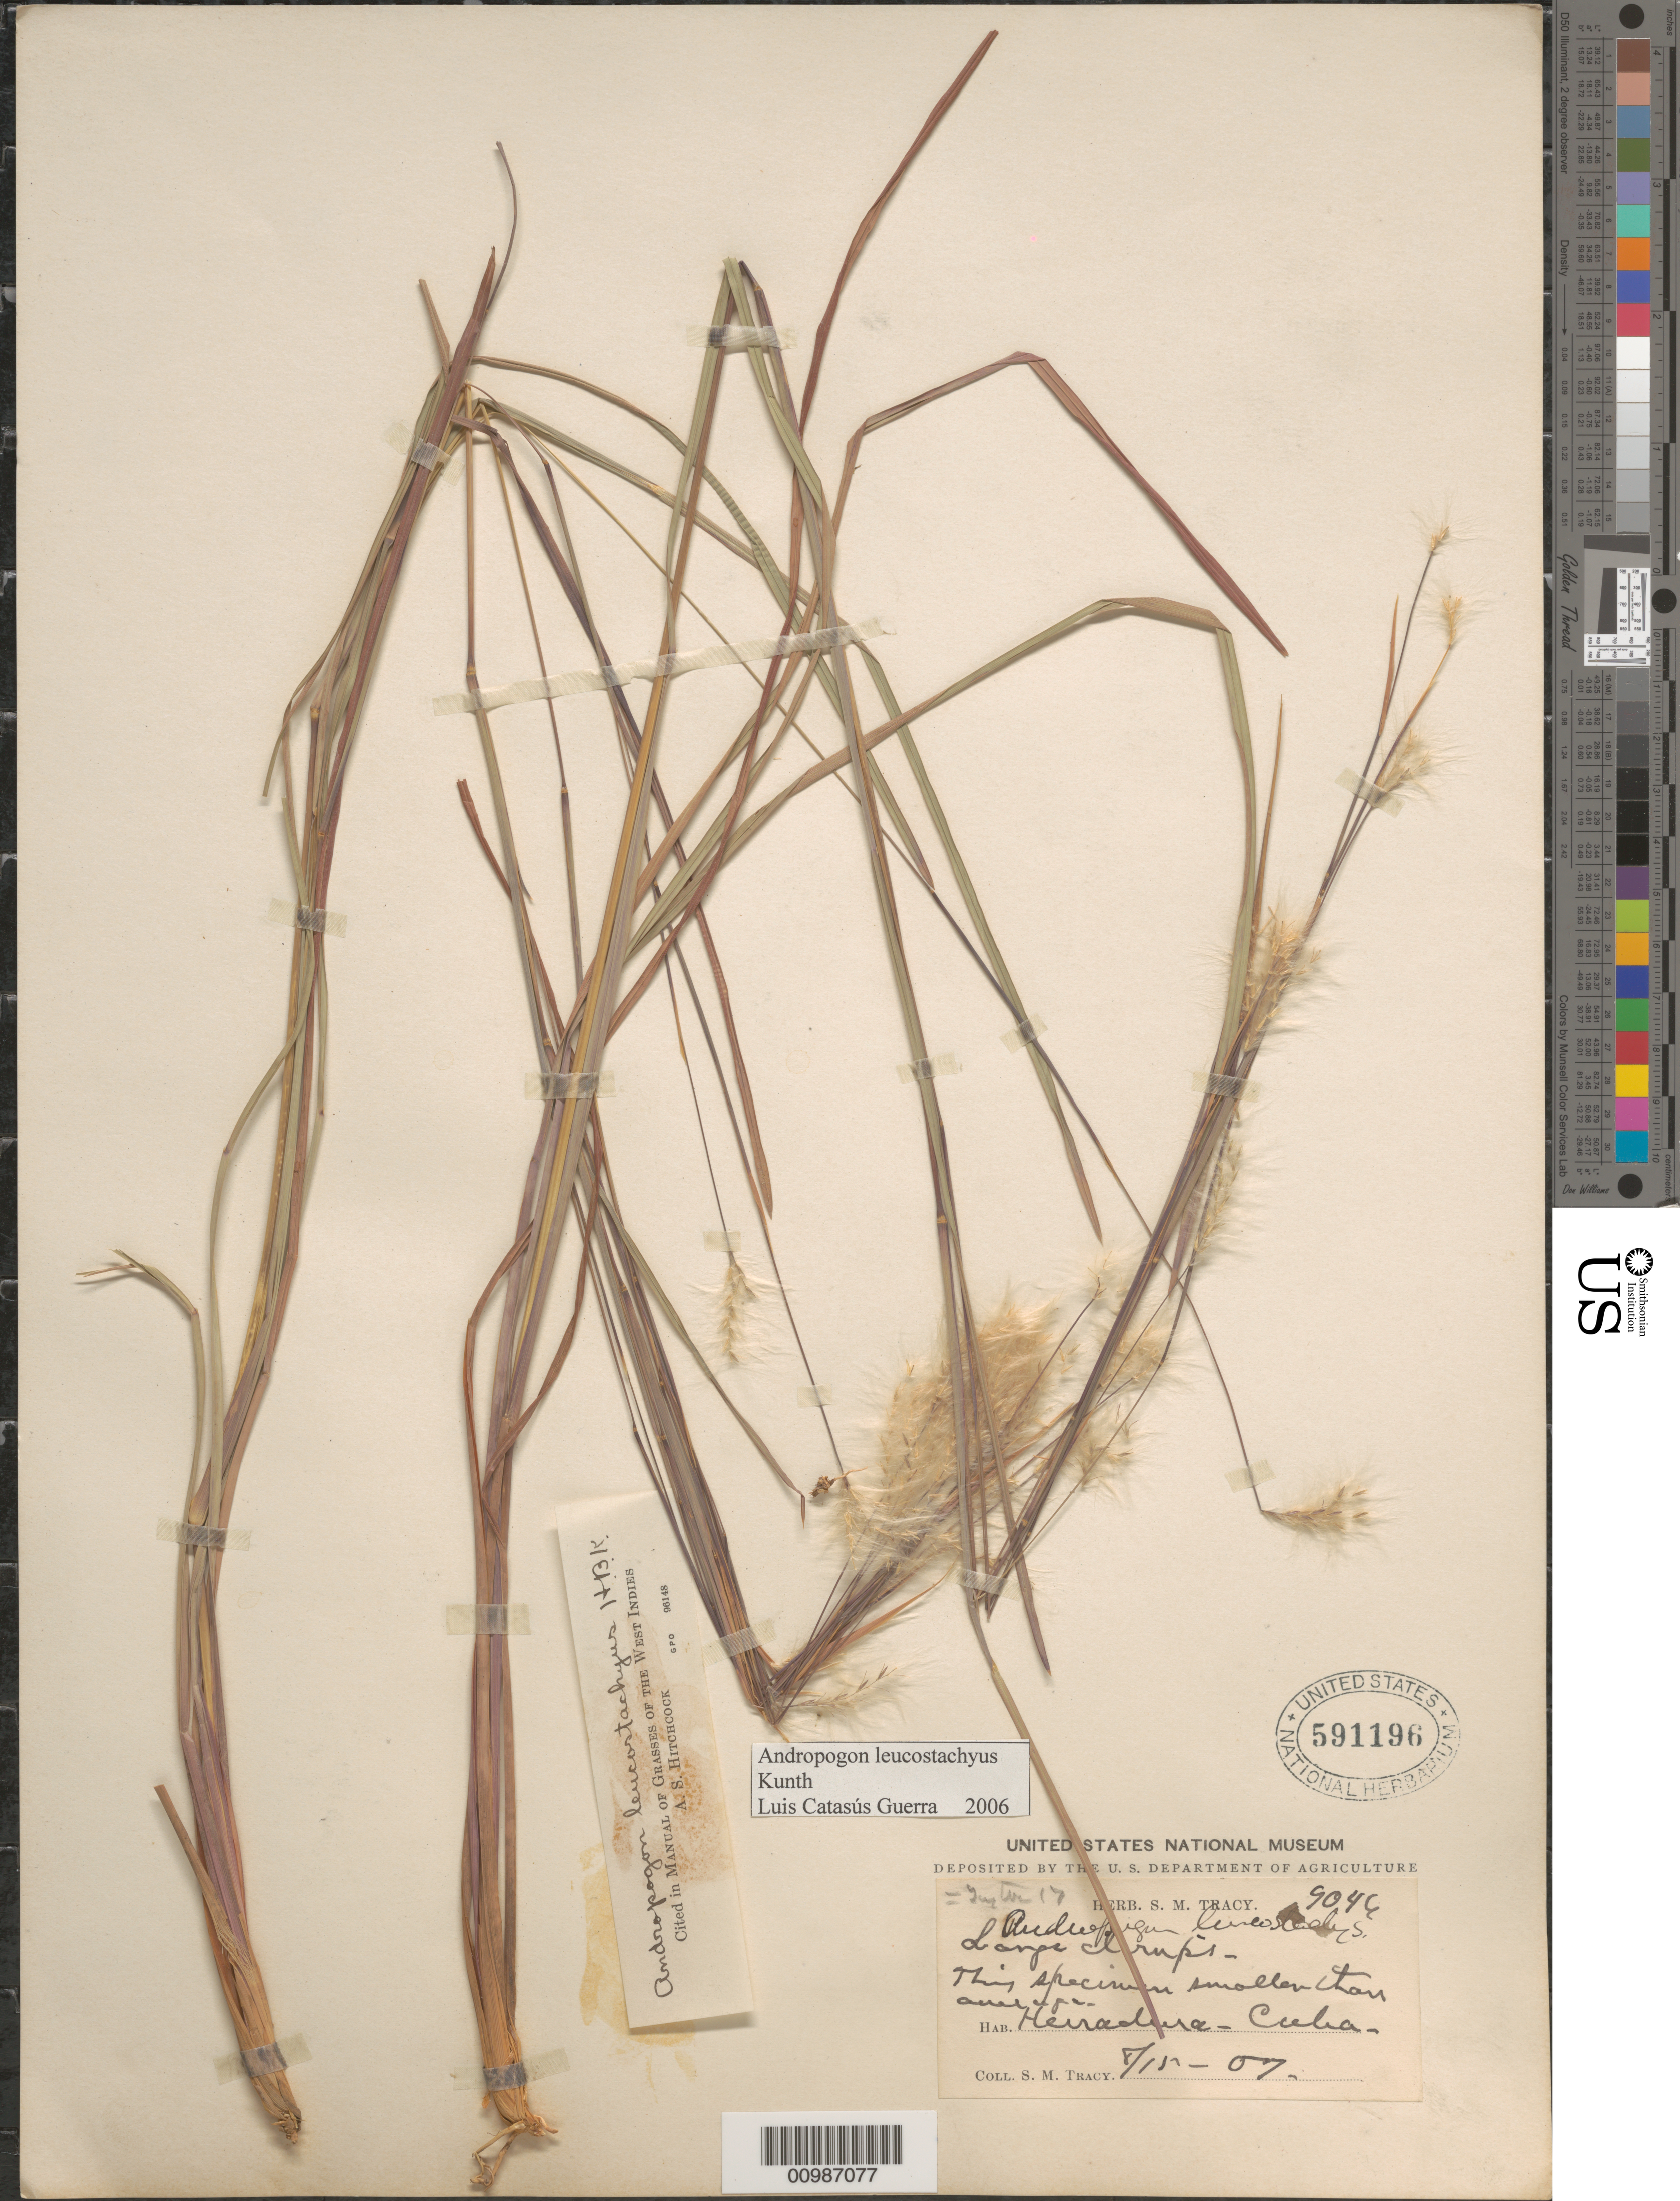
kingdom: Plantae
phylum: Tracheophyta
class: Liliopsida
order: Poales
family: Poaceae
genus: Andropogon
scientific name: Andropogon leucostachyus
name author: Kunth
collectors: S. M. Tracy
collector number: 9046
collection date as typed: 15 Aug 1907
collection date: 1907-08-15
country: Cuba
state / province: Ciego de Ávila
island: Cuba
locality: Herradura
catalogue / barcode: US 591196